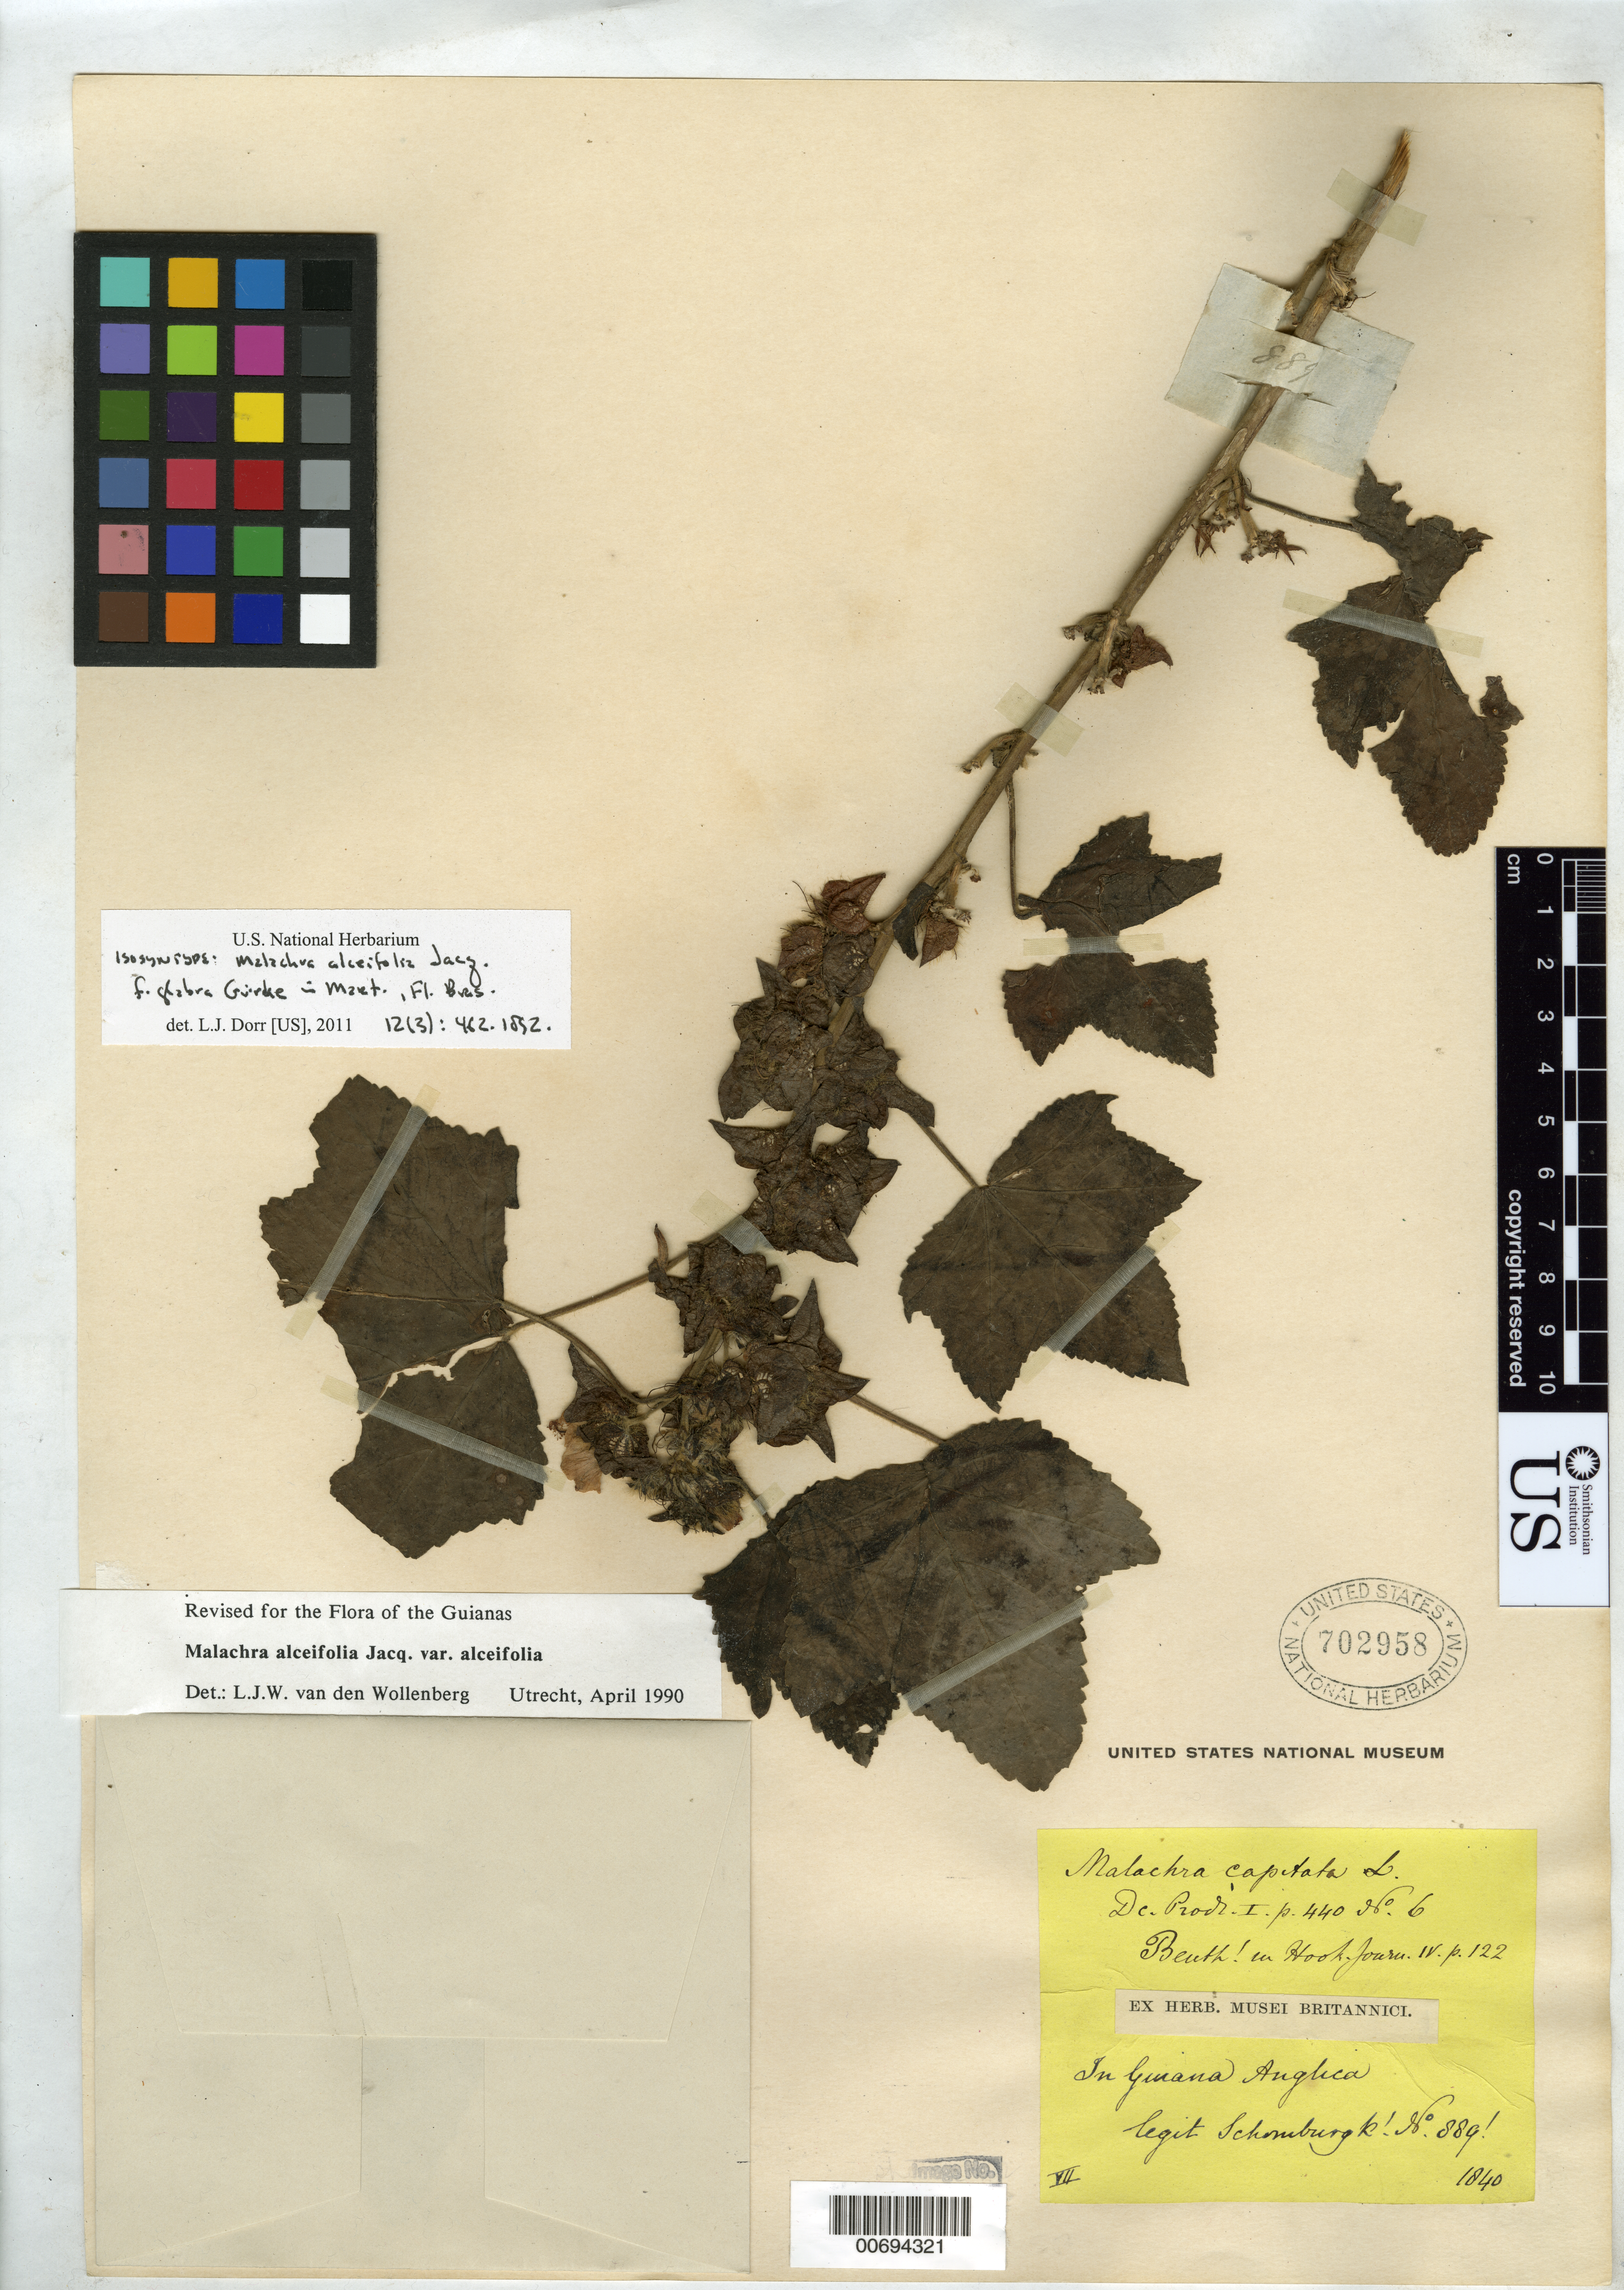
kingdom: Plantae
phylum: Tracheophyta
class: Magnoliopsida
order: Malvales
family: Malvaceae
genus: Malachra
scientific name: Malachra alceifolia f. glabra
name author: Gürke in Mart.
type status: Isosyntype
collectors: M. R. Schomburgk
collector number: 889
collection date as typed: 1840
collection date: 1840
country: Guyana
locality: Guiana anglica.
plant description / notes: Also published in Bot. Jahrb. Syst. 16: 350 (1892).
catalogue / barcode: US 702958